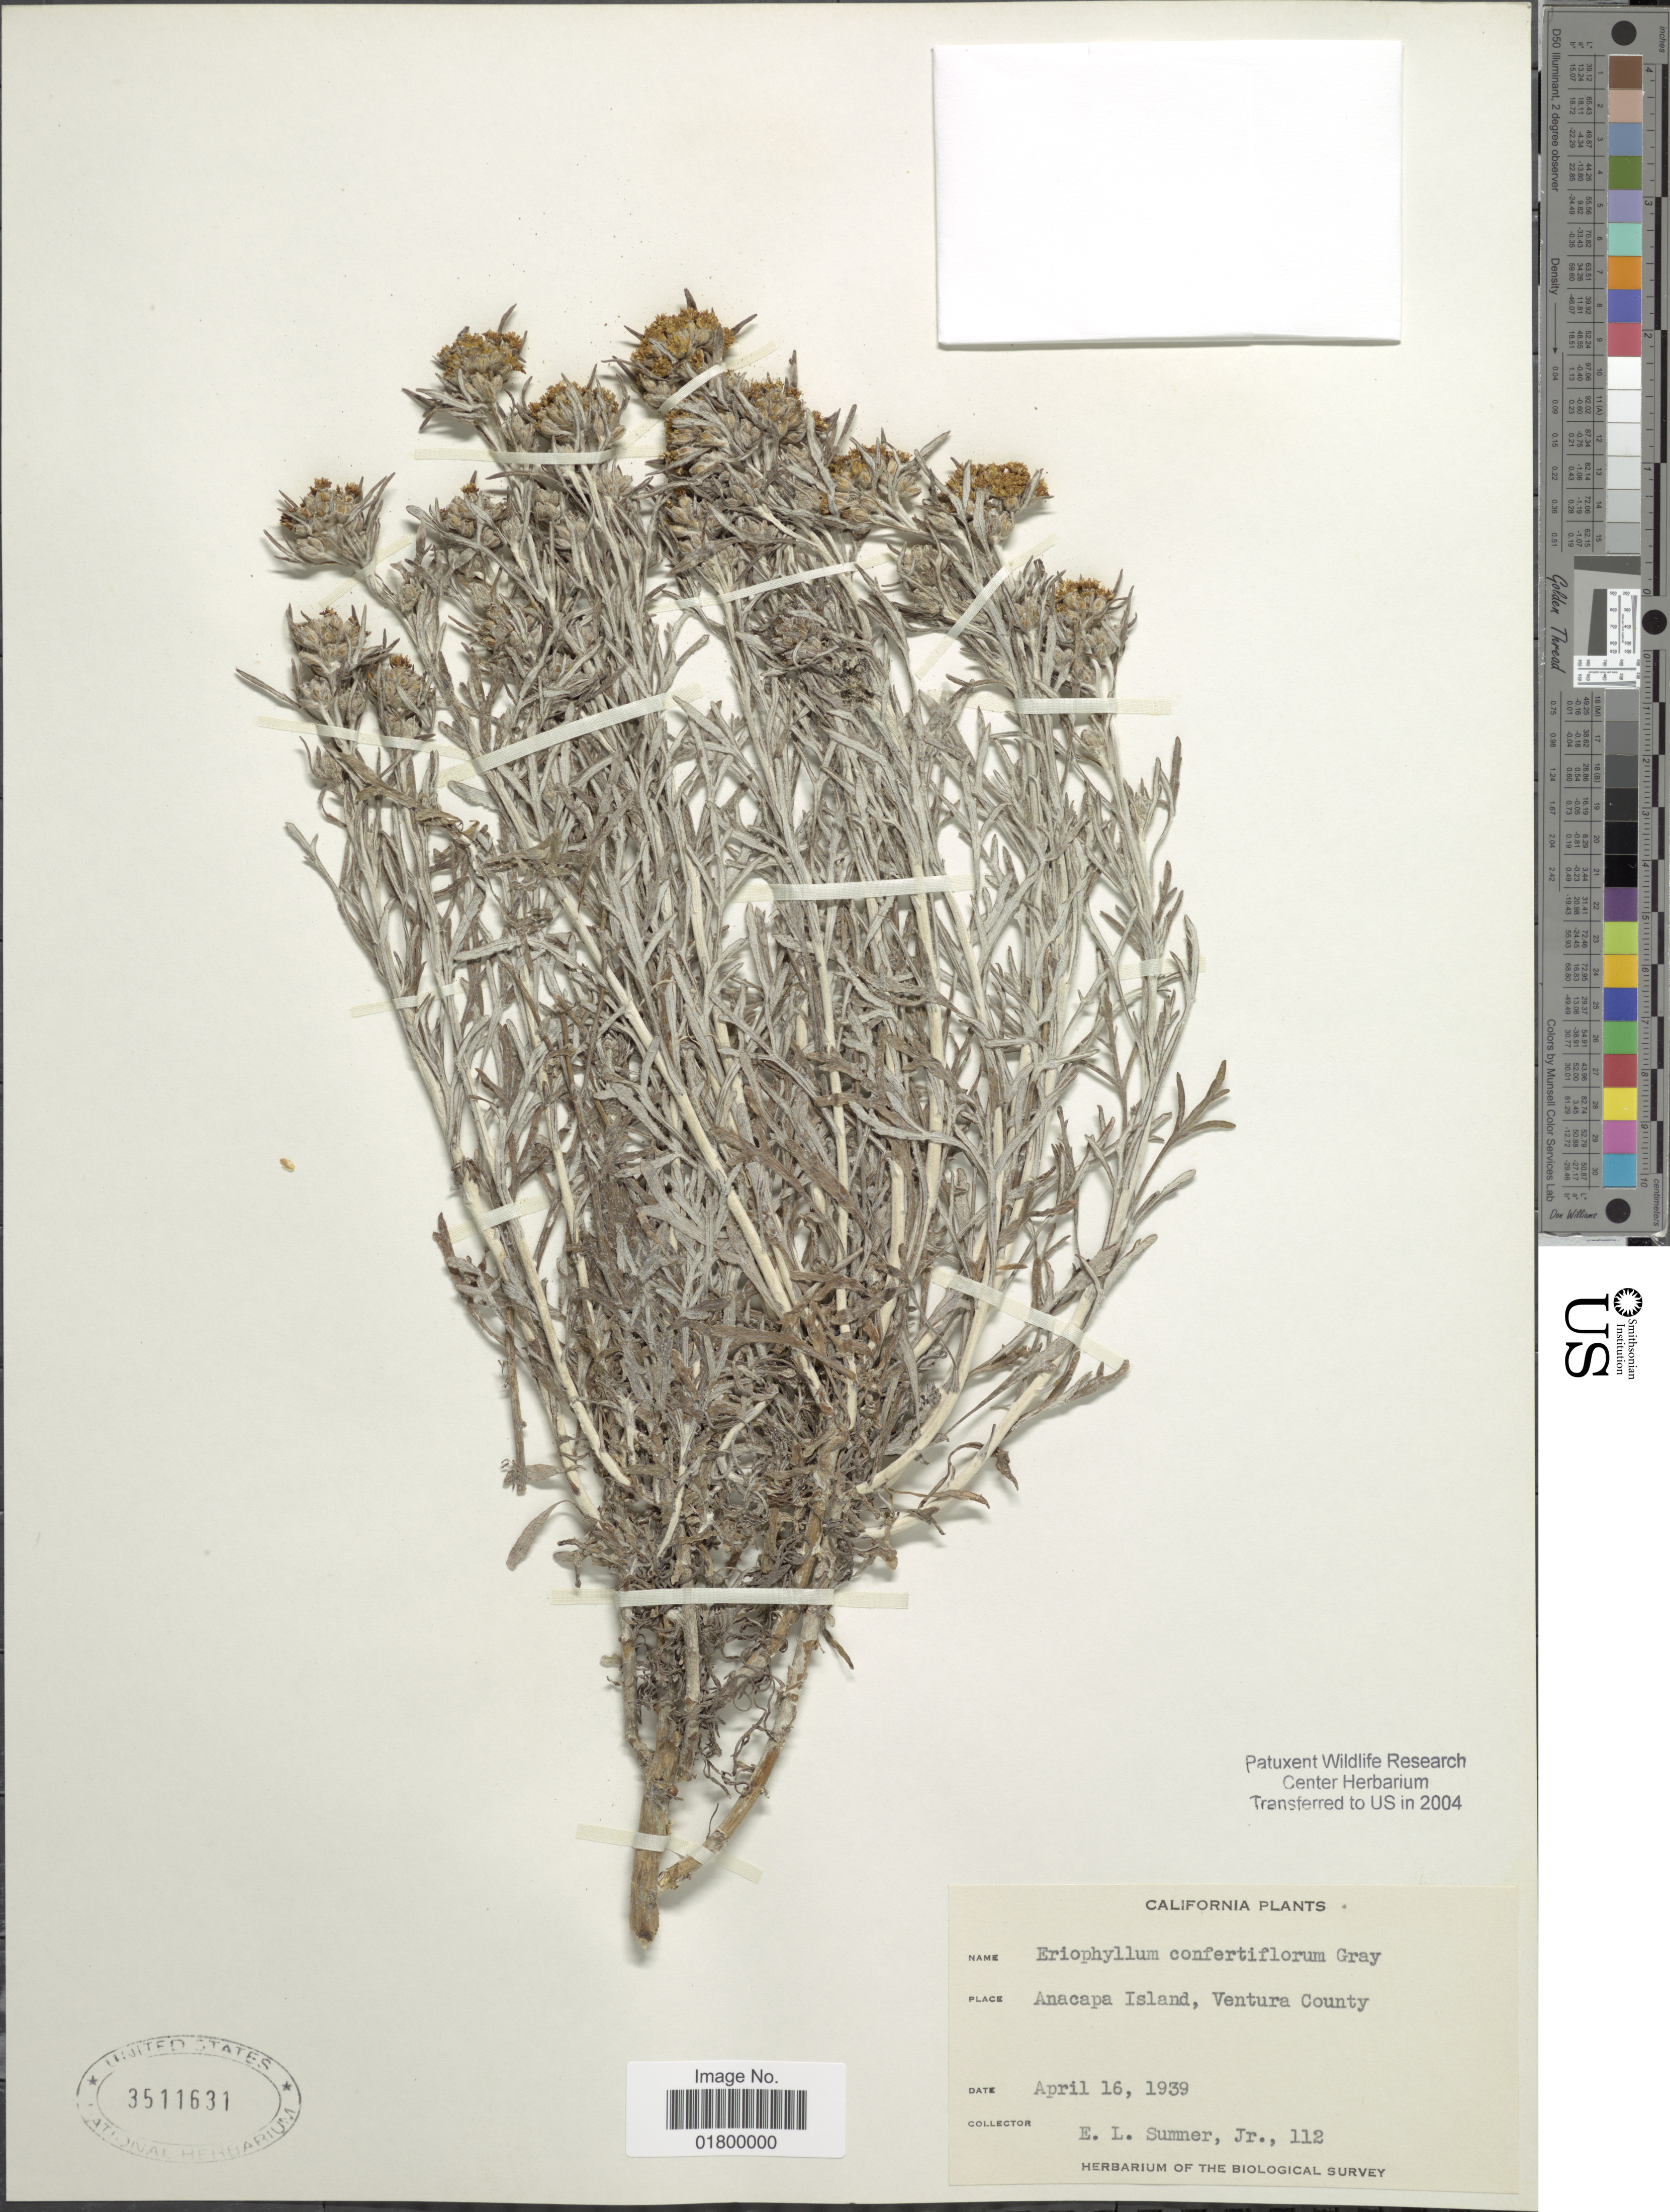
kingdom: Plantae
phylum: Tracheophyta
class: Magnoliopsida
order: Asterales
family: Asteraceae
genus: Eriophyllum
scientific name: Eriophyllum confertiflorum var. tridactylum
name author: (Rydb.) Munz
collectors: E. Sumner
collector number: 112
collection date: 1939-04-16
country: United States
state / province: California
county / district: Ventura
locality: Anacapa Island, Ventura County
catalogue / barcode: US 3511631